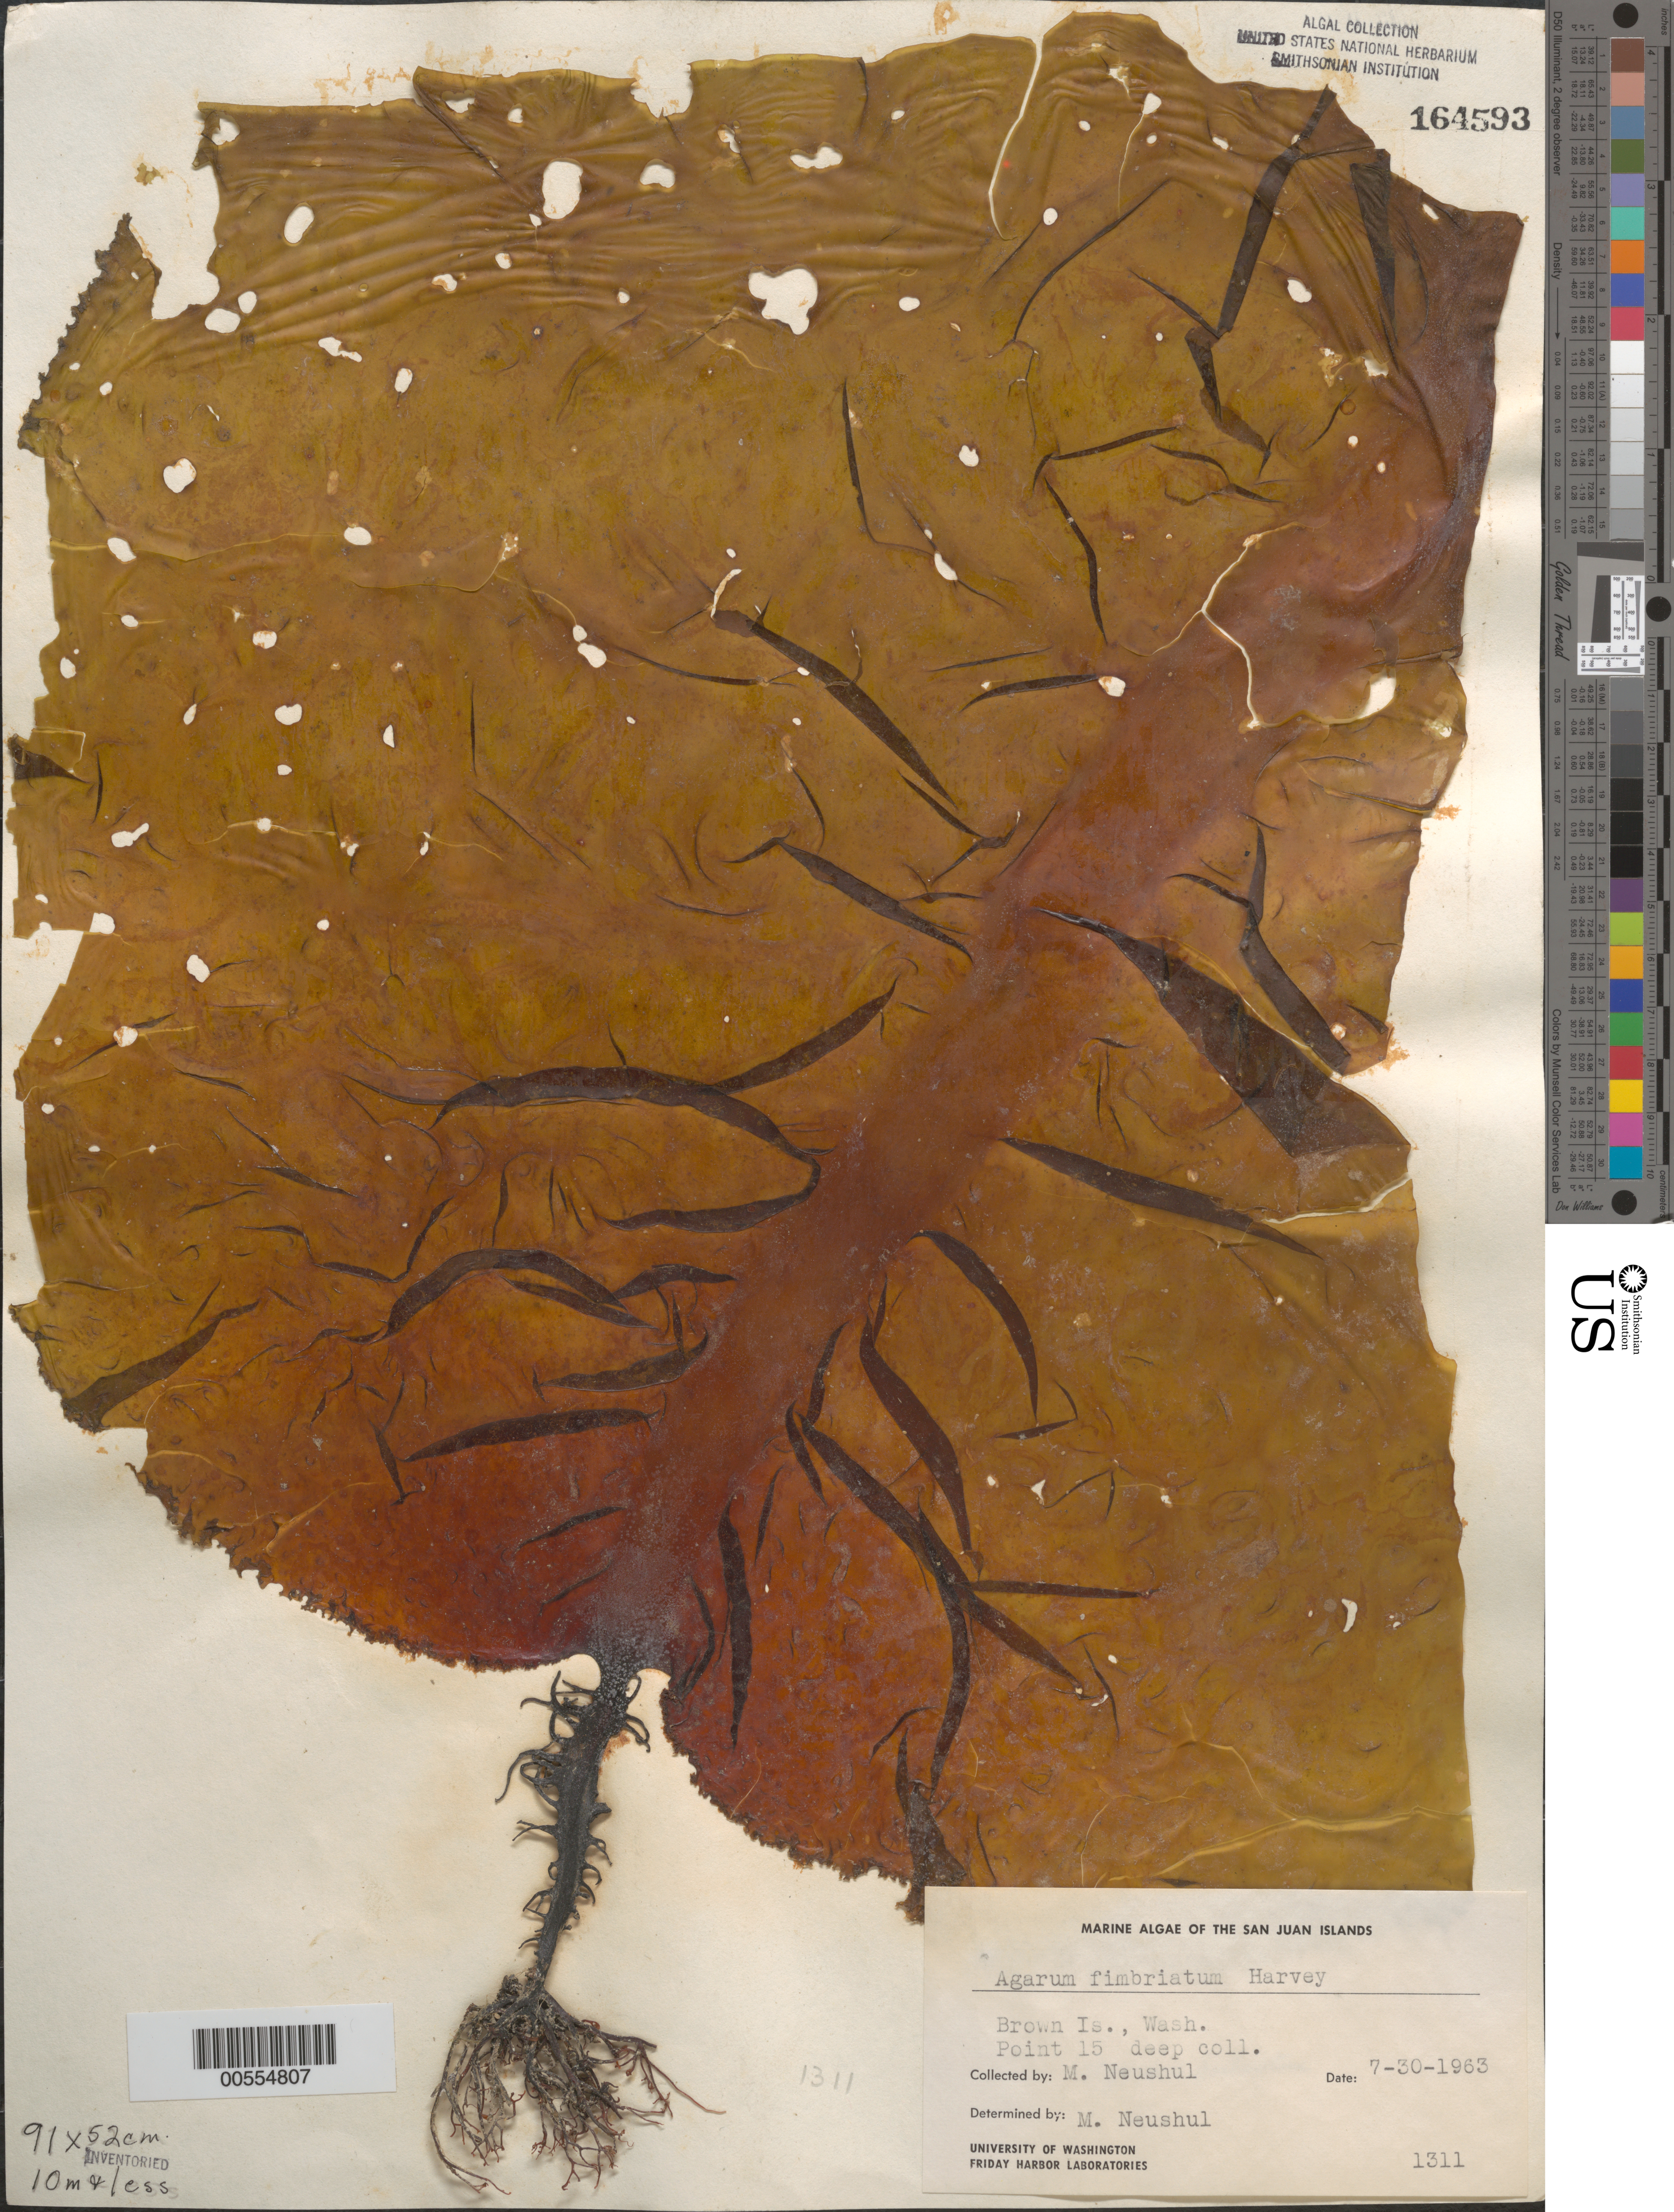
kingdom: Chromista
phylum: Ochrophyta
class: Phaeophyceae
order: Laminariales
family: Agaraceae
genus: Neoagarum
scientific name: Neoagarum fimbriatum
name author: (Harvey) H.Kawai & Hanyuda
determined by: Algae name updating Project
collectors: M. Neushul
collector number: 1311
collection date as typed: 30 Jul 1963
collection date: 1963-07-30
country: United States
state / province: Washington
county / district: San Juan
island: San Juan Island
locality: Brown Island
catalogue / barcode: US 164593